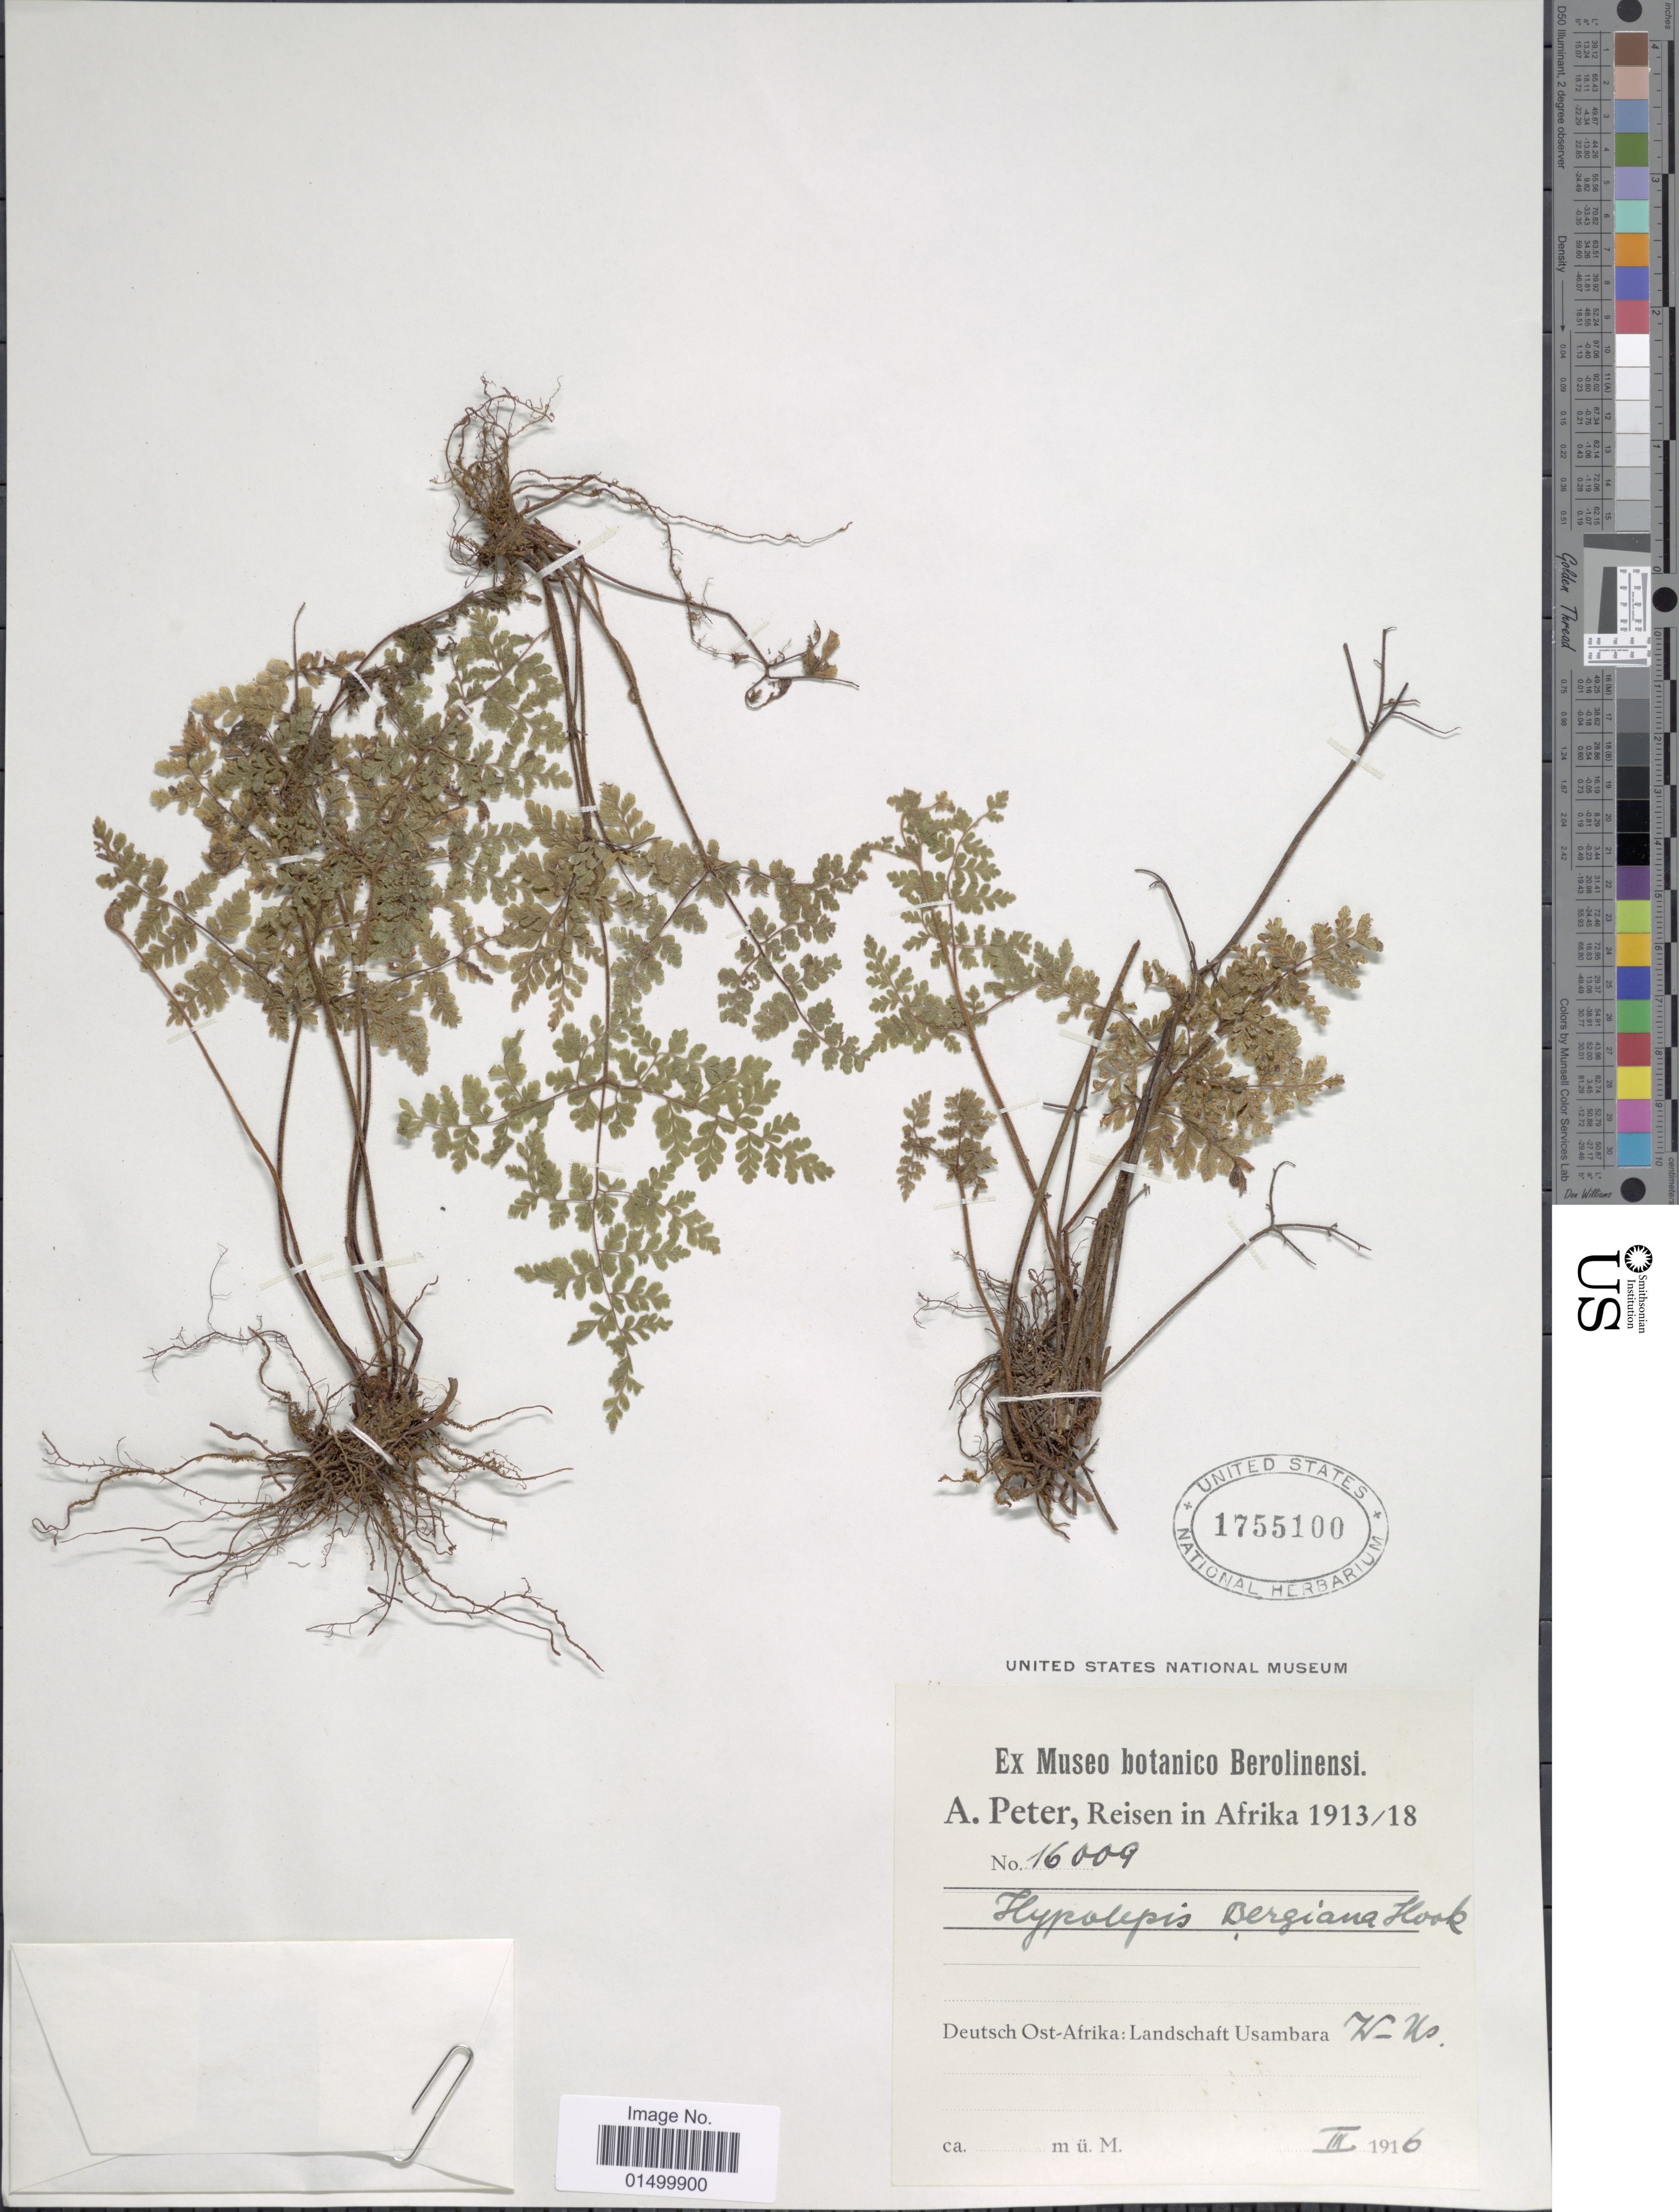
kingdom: Plantae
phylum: Tracheophyta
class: Polypodiopsida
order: Polypodiales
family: Pteridaceae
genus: Cheilanthes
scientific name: Cheilanthes bergiana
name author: Schltdl.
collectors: A. Peter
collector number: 16009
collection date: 1916-03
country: Tanzania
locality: Deutsch Ost-Afrika: Landschaft Usambara W. Us.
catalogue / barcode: US 1755100